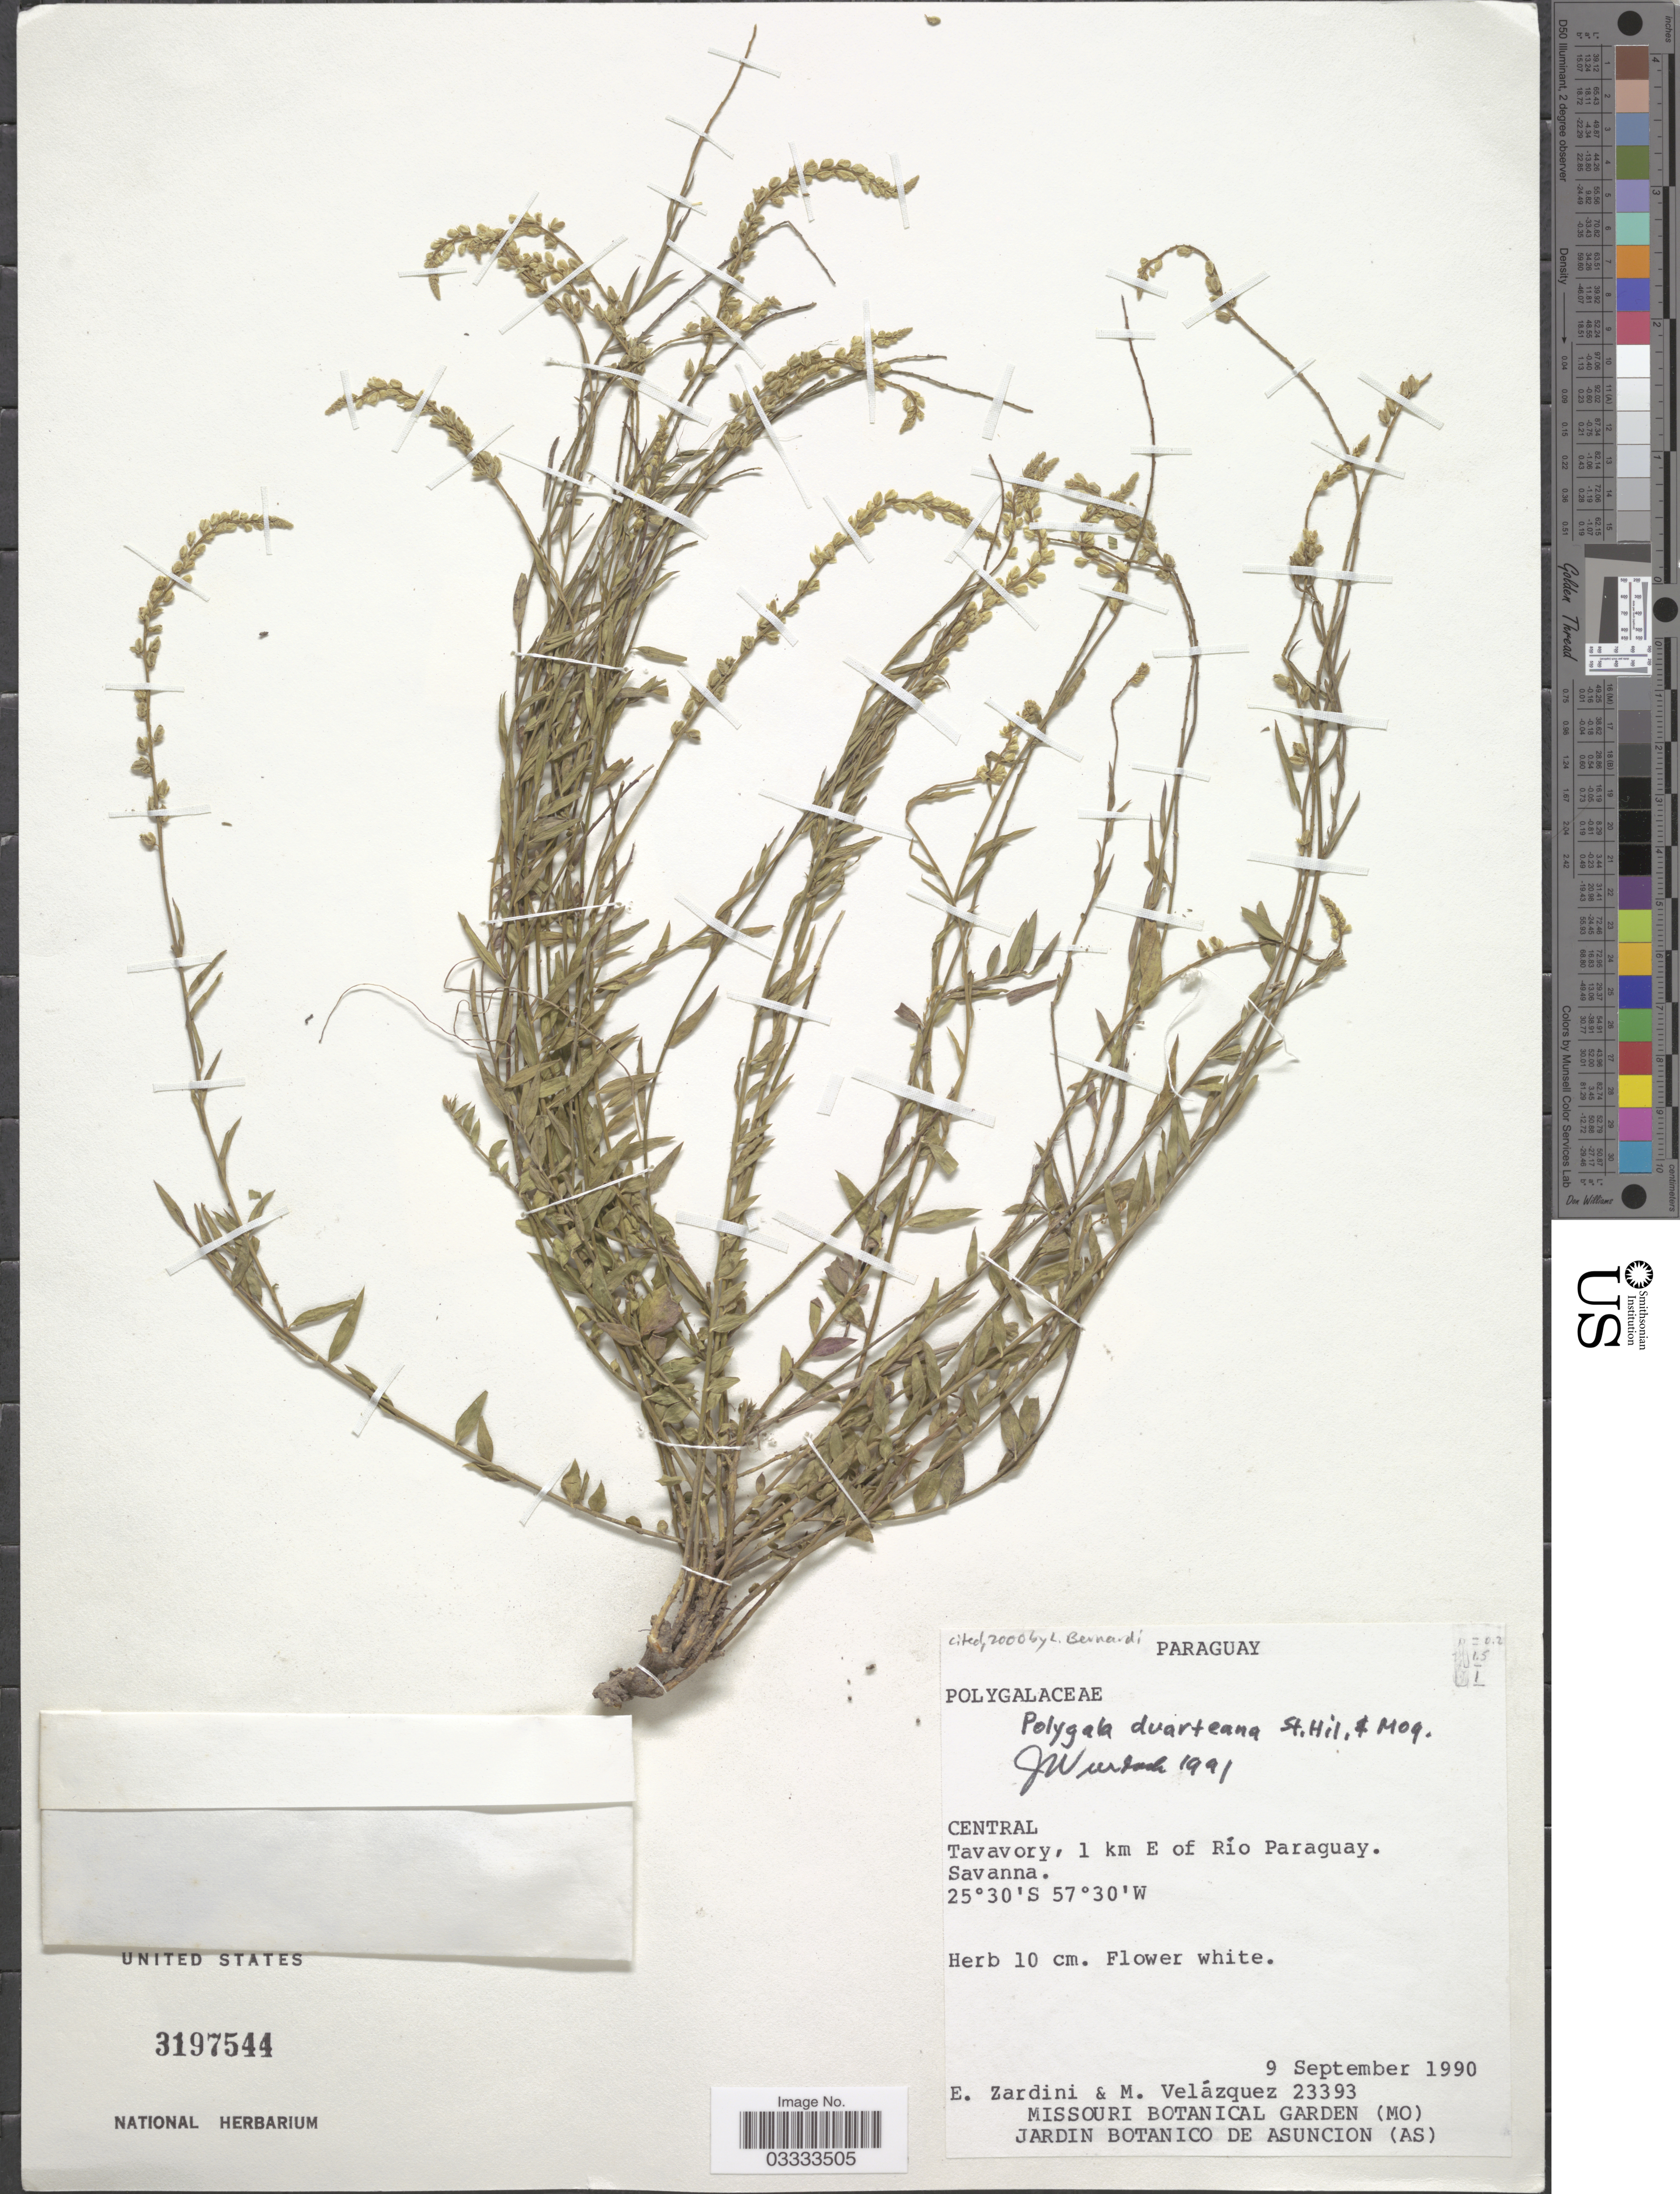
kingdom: Plantae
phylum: Tracheophyta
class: Magnoliopsida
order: Fabales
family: Polygalaceae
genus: Polygala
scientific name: Polygala duarteana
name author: A. St.-Hil. & Moq.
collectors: E. Zardini & M. Velazquez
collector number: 23393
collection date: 1990-09-09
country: Paraguay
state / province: Central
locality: Tavavory, 1 km E of Río Paraguay.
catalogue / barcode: US 3197544